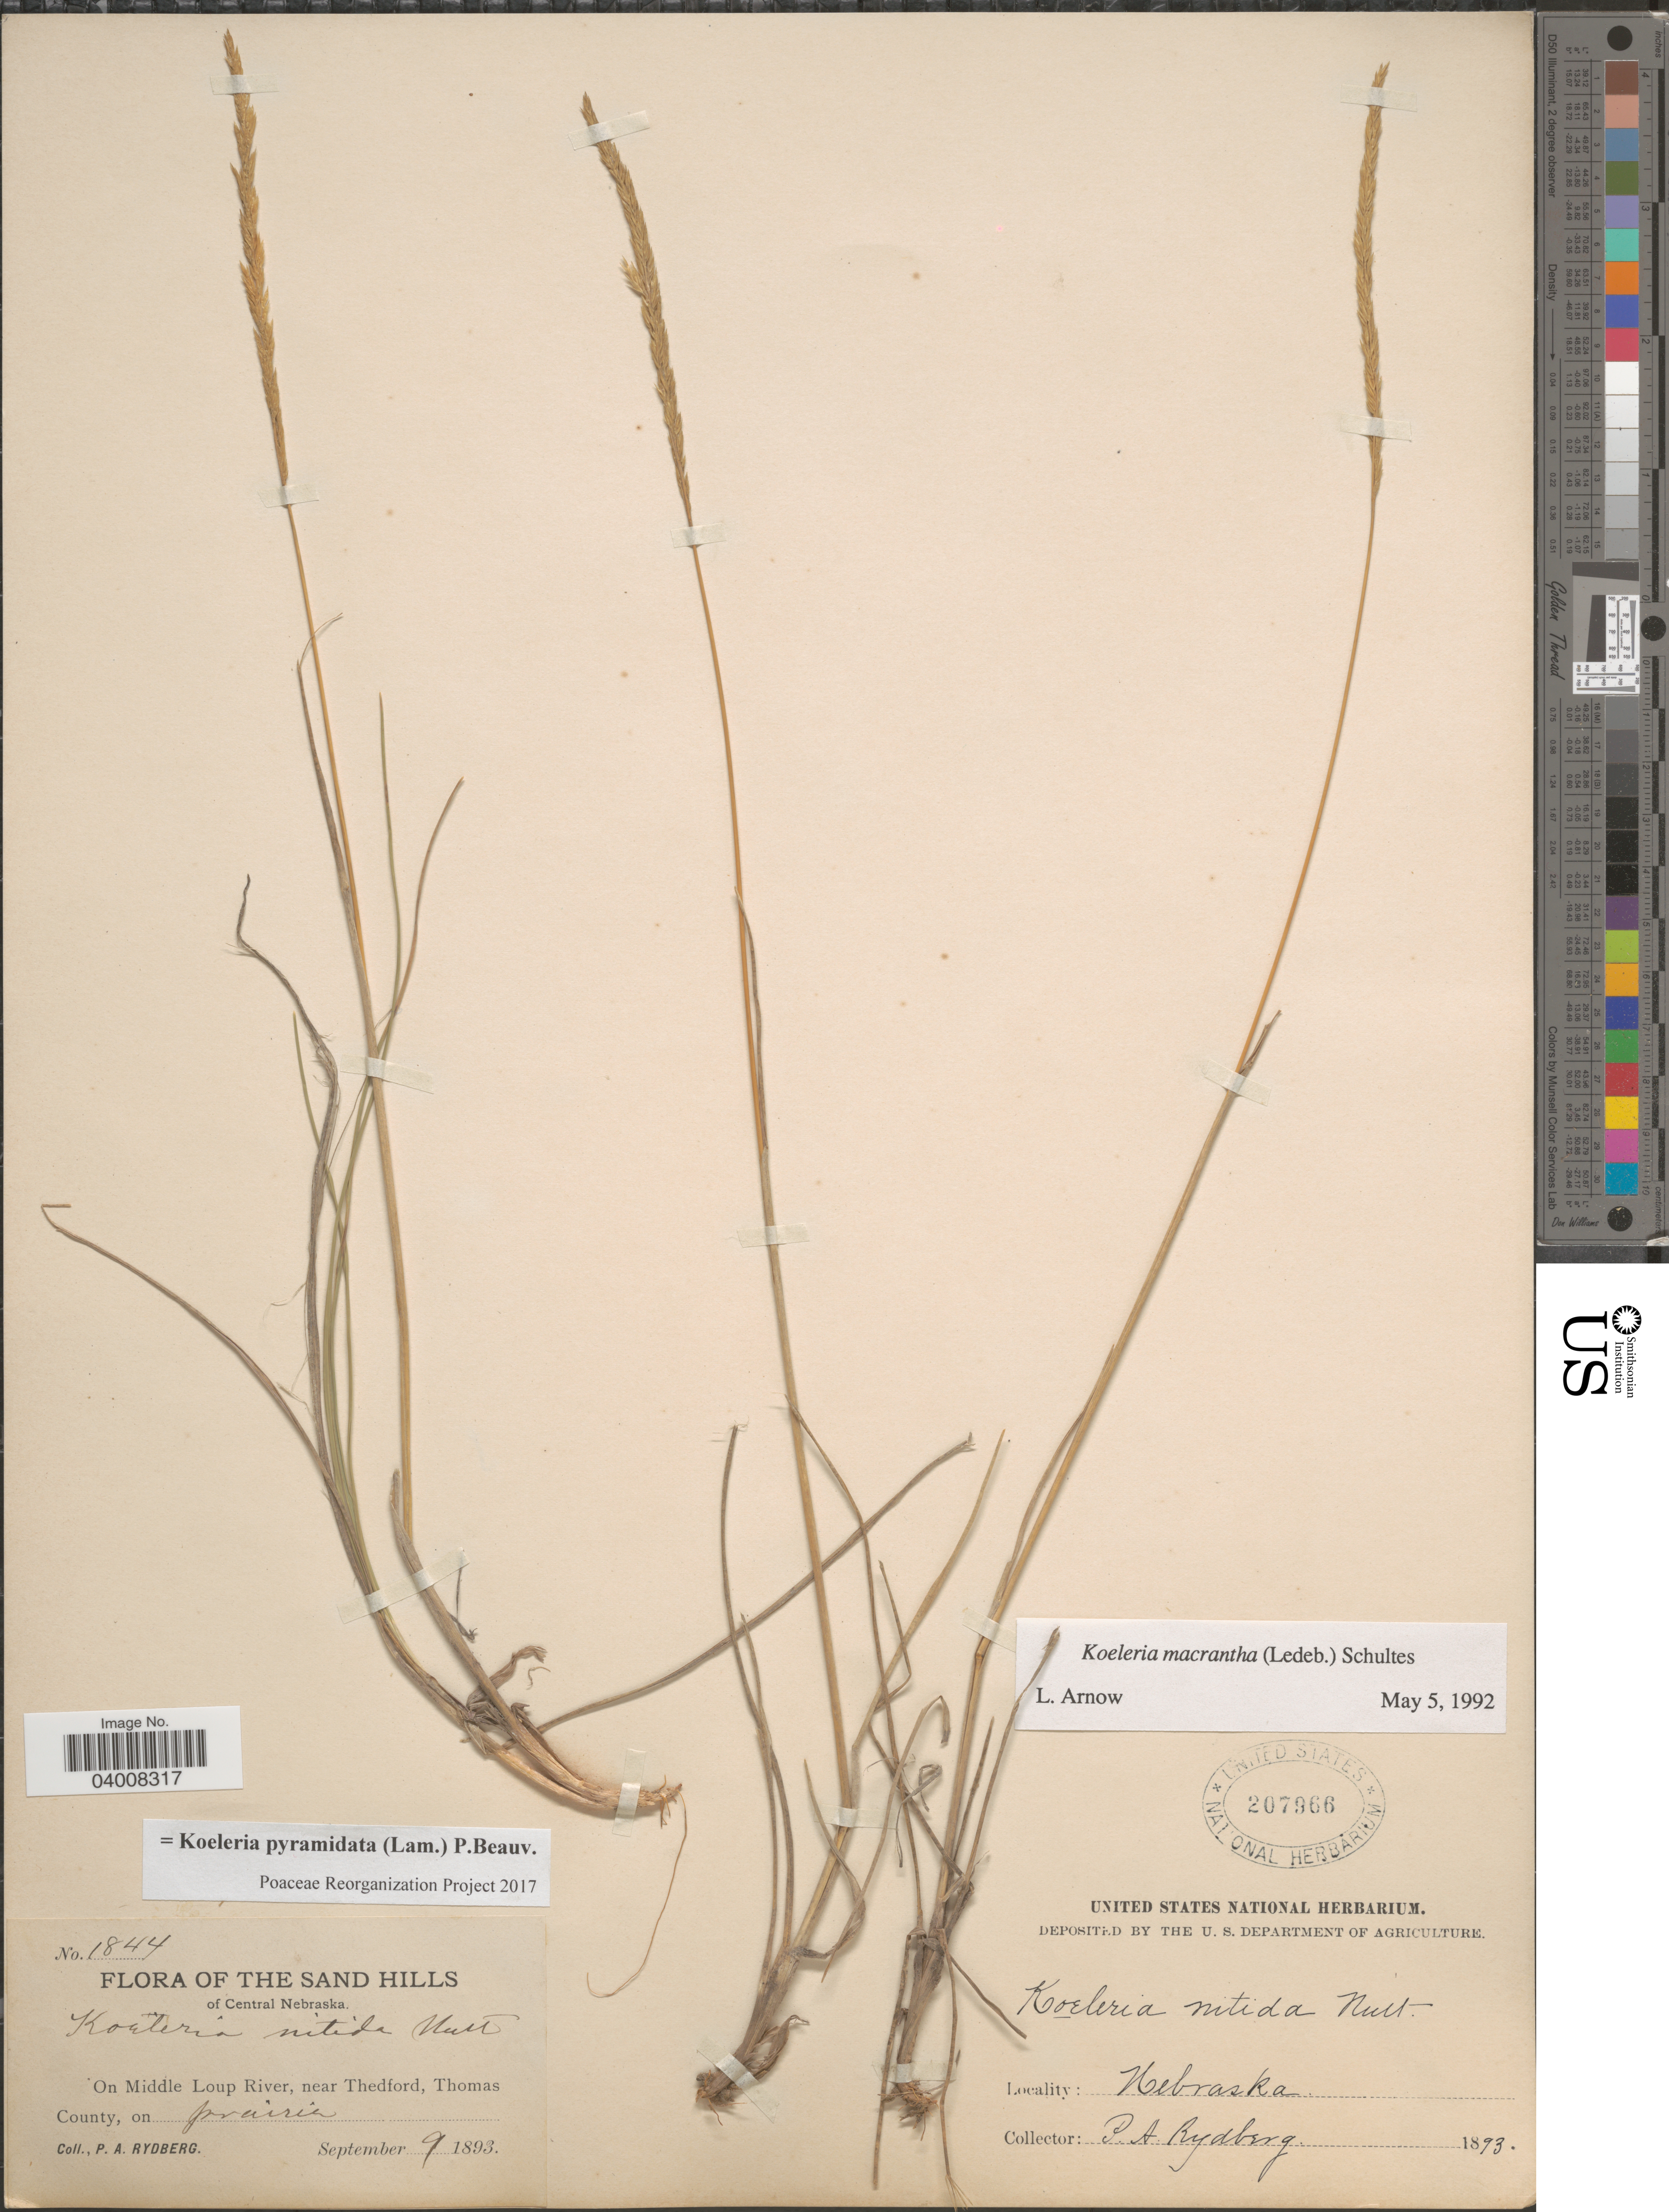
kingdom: Plantae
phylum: Tracheophyta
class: Liliopsida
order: Poales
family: Poaceae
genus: Koeleria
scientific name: Koeleria pyramidata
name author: (Lam.) P. Beauv.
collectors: P. A. Rydberg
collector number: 1844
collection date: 1893-09-09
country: United States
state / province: Nebraska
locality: The Sand Hills of Central Nebraska. On Middle Loup River, near Thedford, Thomas County.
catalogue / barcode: US 207966